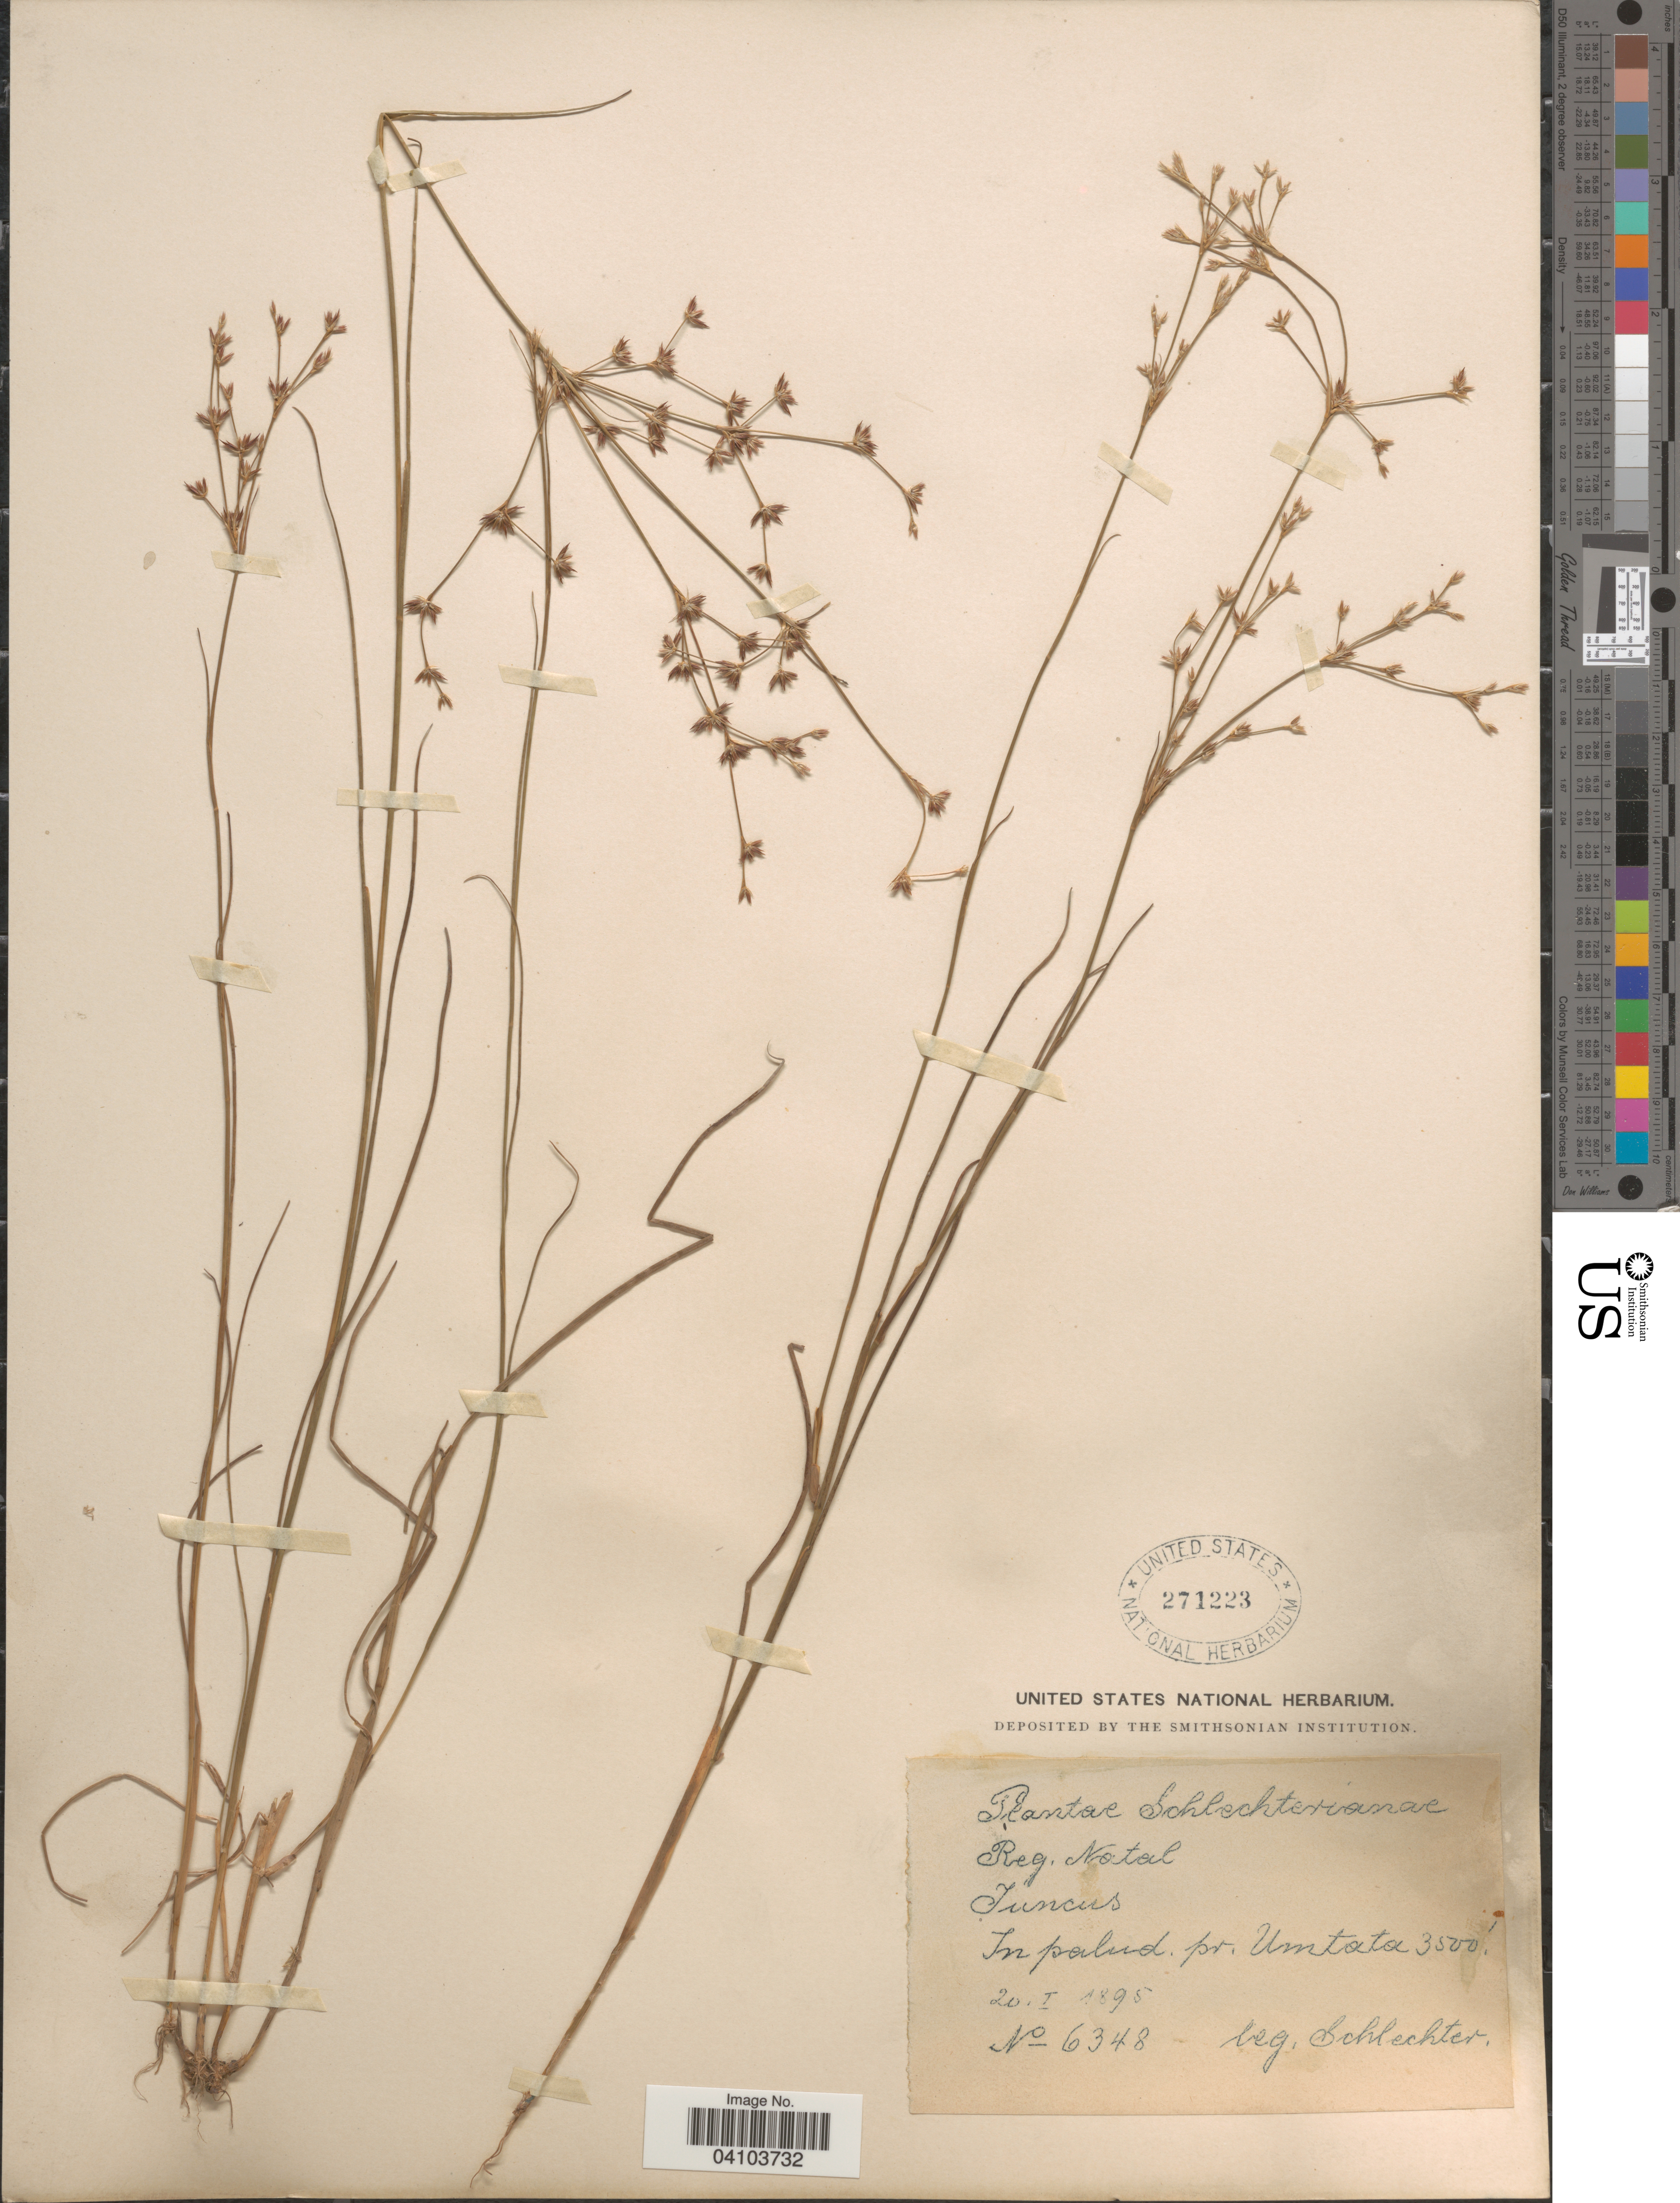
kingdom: Plantae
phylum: Tracheophyta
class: Liliopsida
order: Poales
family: Juncaceae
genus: Juncus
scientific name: Juncus sp.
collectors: Schlechter, --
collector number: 6348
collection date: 1895-01-20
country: South Africa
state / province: KwaZulu-Natal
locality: Reg. Natal. In palud. pr. Umtata.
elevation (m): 1067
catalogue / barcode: US 271223